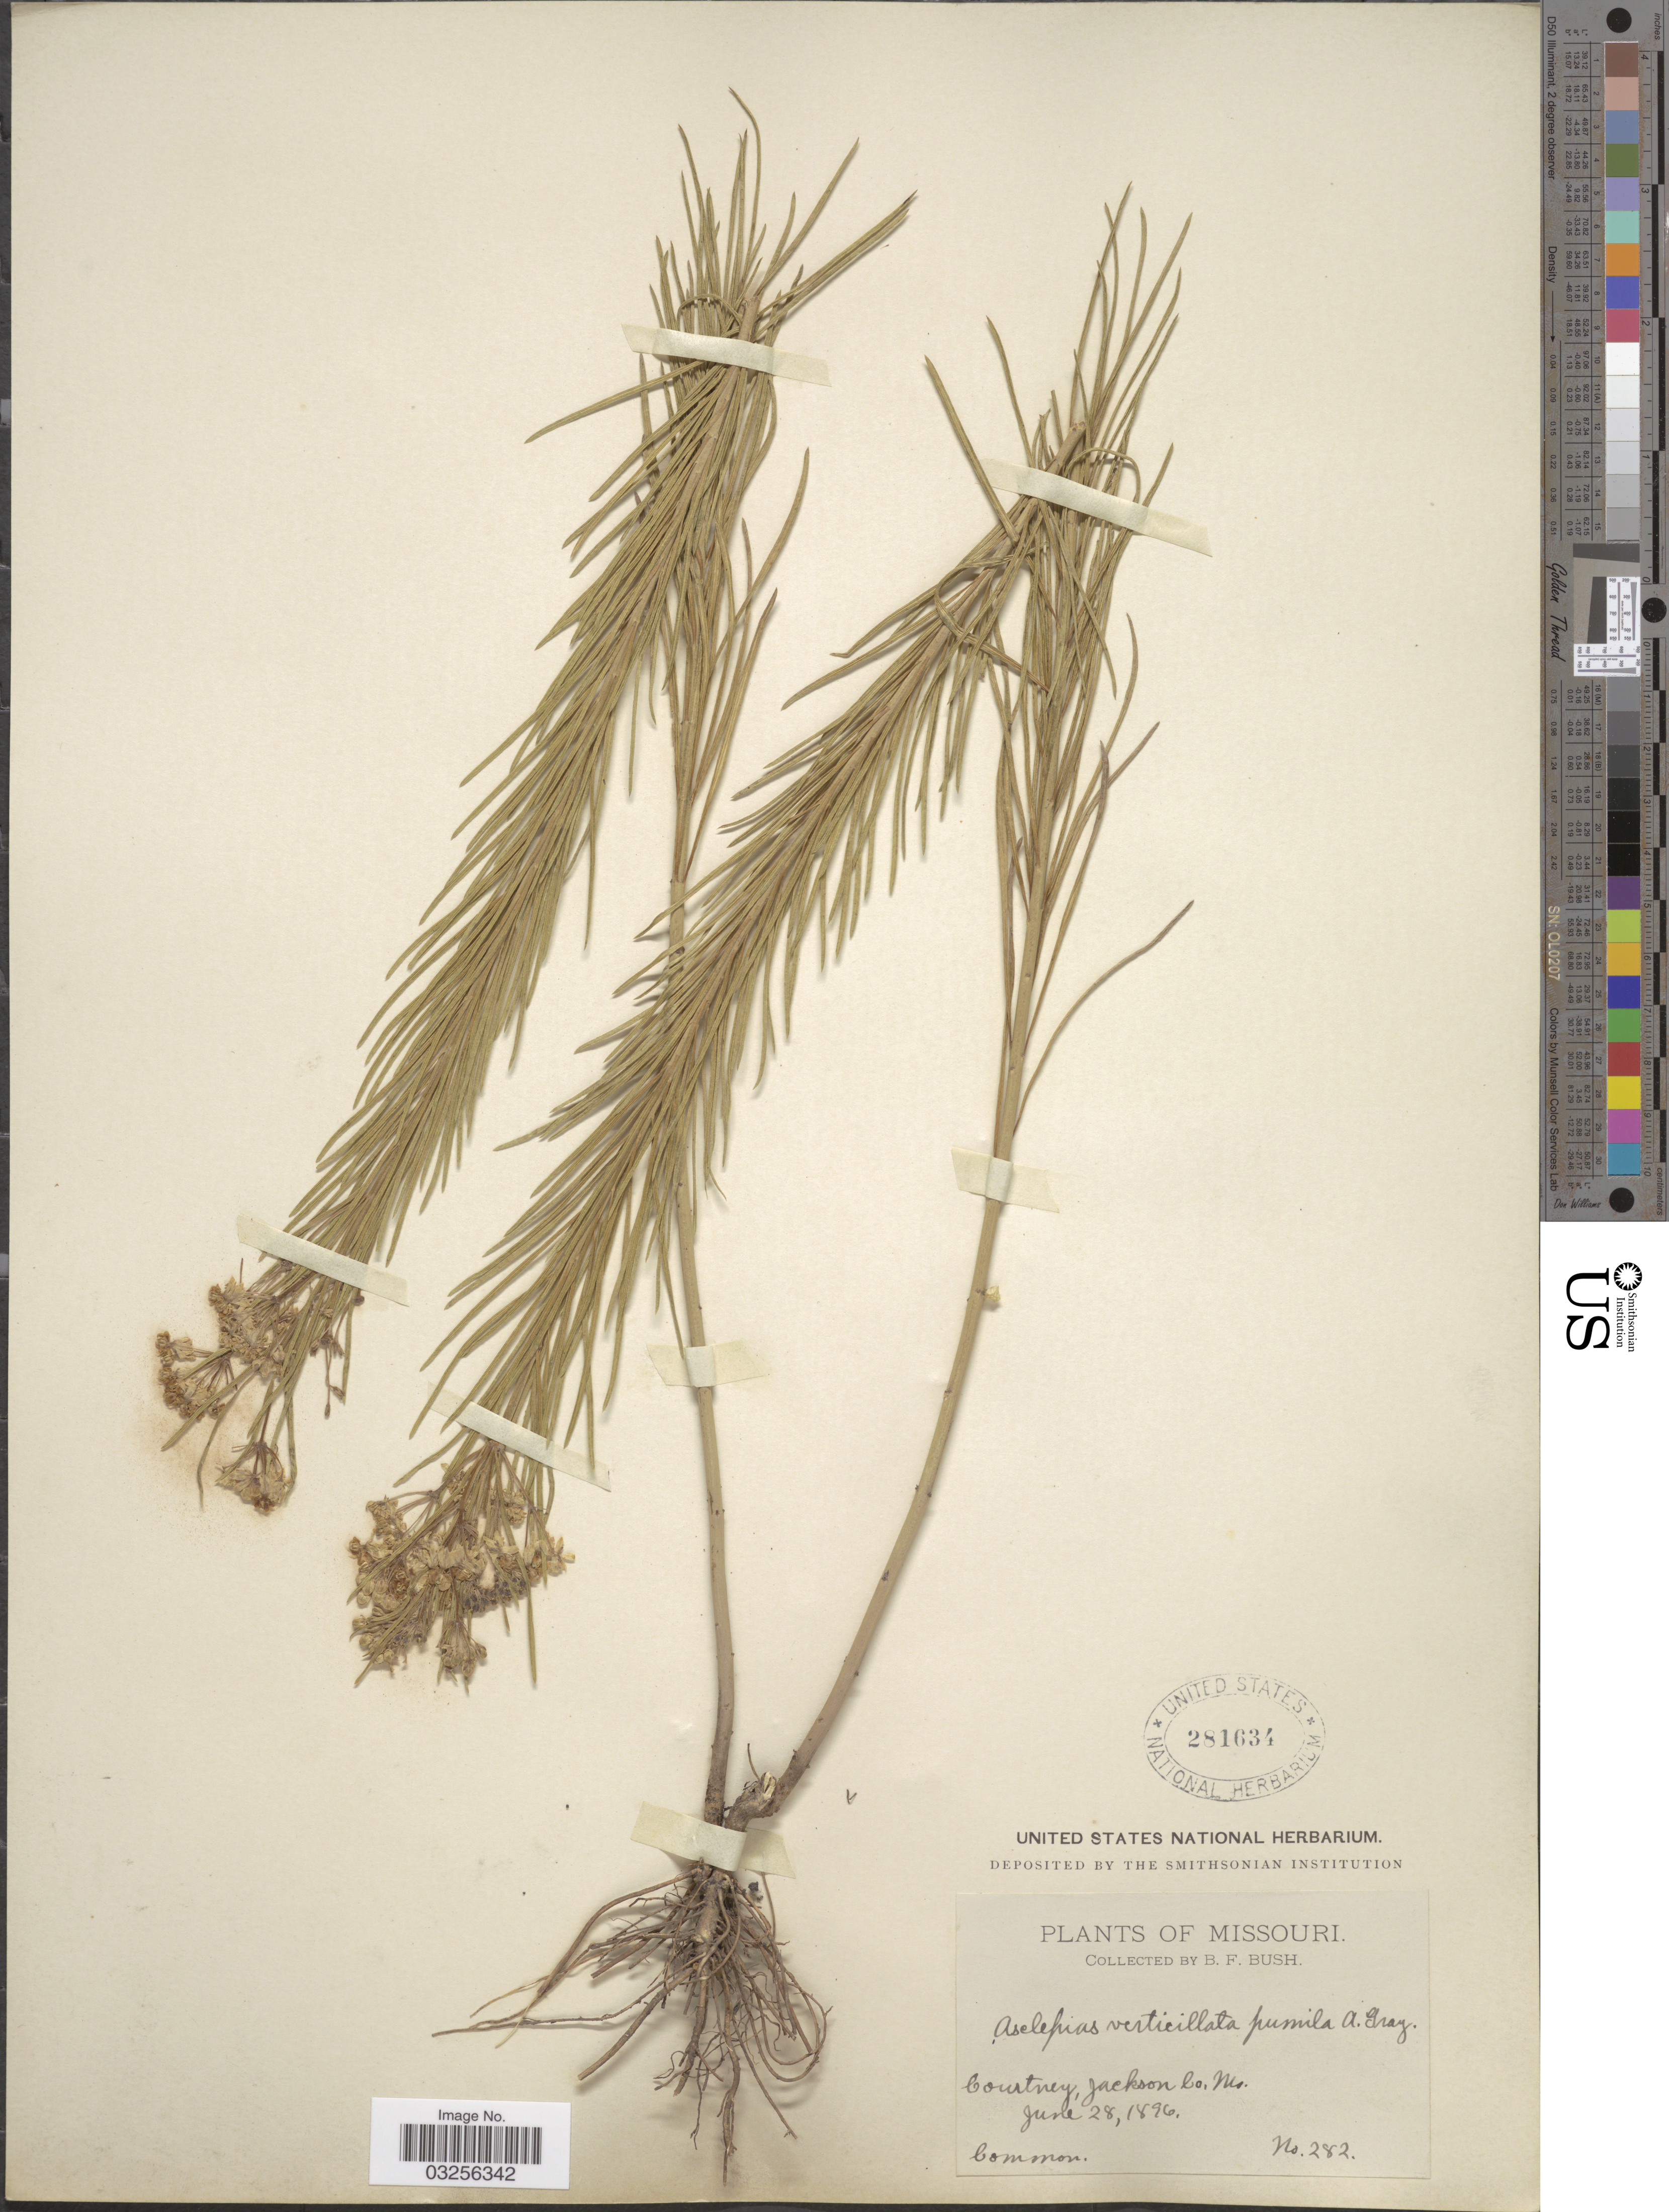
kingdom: Plantae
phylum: Tracheophyta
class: Magnoliopsida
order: Gentianales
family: Apocynaceae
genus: Asclepias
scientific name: Asclepias verticillata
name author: L.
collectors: B. F. Bush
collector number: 282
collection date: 1896-06-28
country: United States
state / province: Missouri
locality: Courtney, Jackson Co.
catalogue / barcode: US 281634